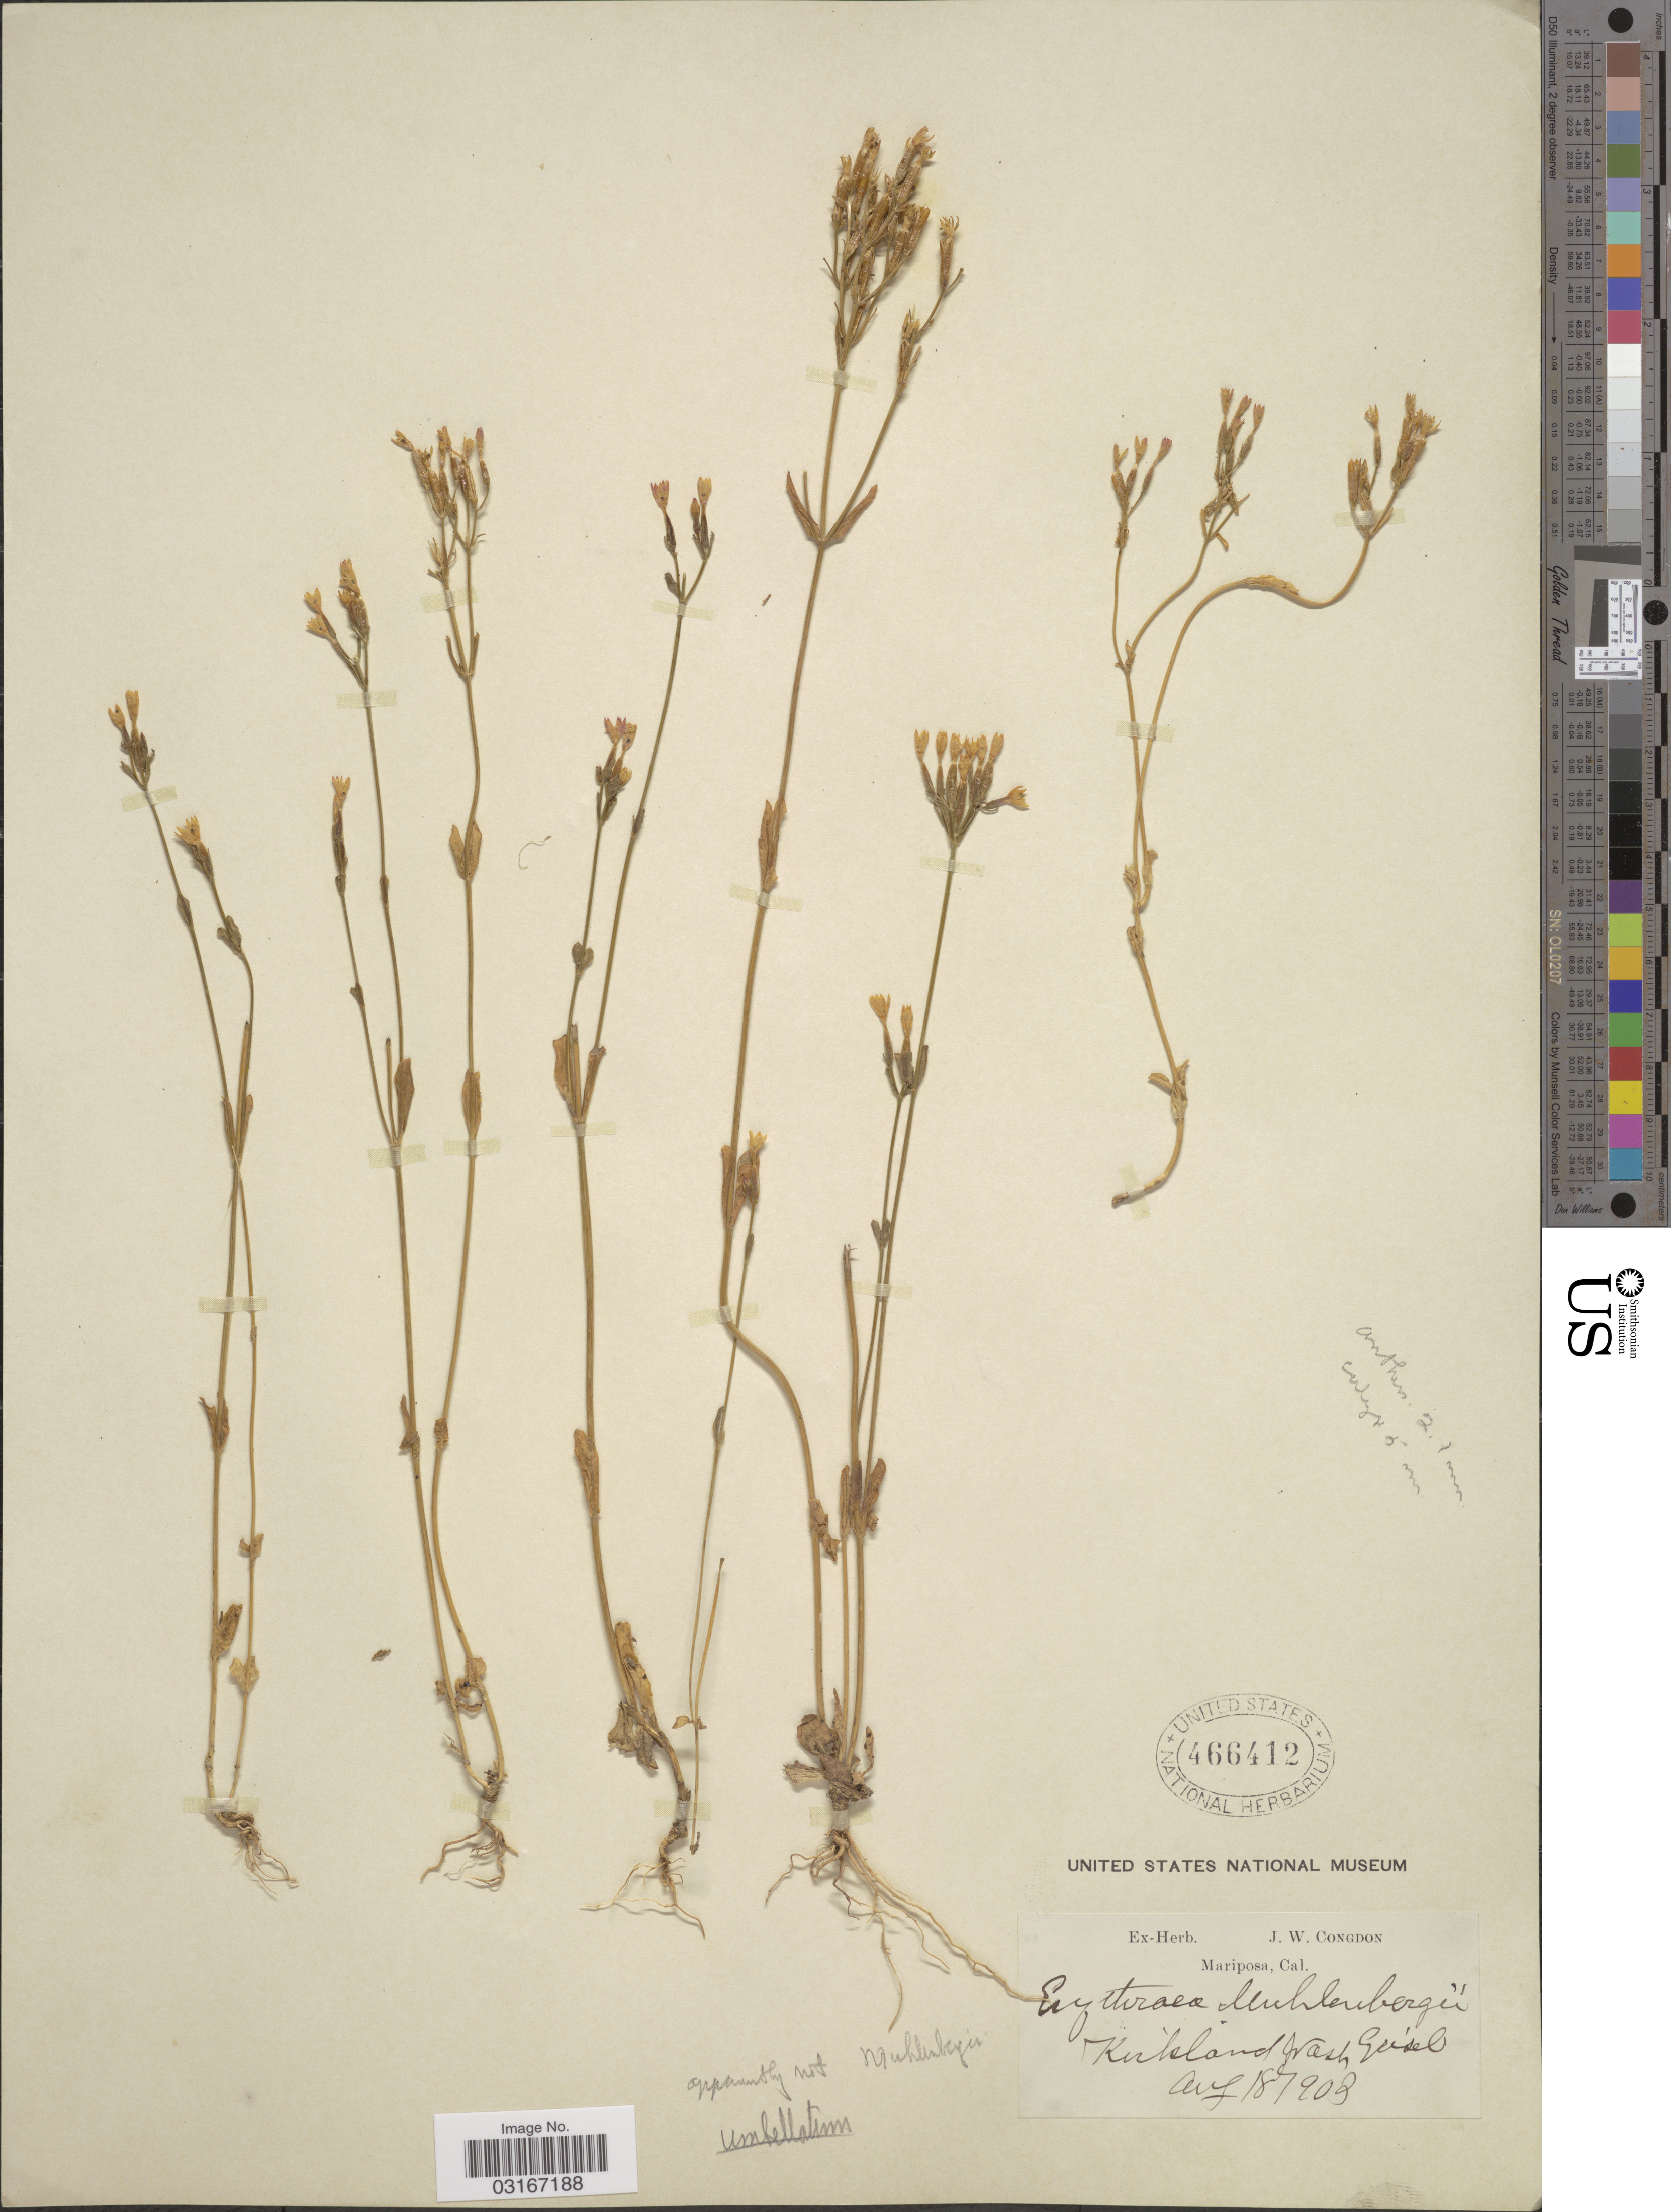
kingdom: Plantae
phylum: Tracheophyta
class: Magnoliopsida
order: Gentianales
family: Gentianaceae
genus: Centaurium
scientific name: Centaurium spicatum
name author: (L.) Fritsch ex Janch.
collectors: ex herb. J. W. Congdon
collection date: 1903-08-18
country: United States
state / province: California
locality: Kirkland Wash.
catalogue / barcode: US 466412